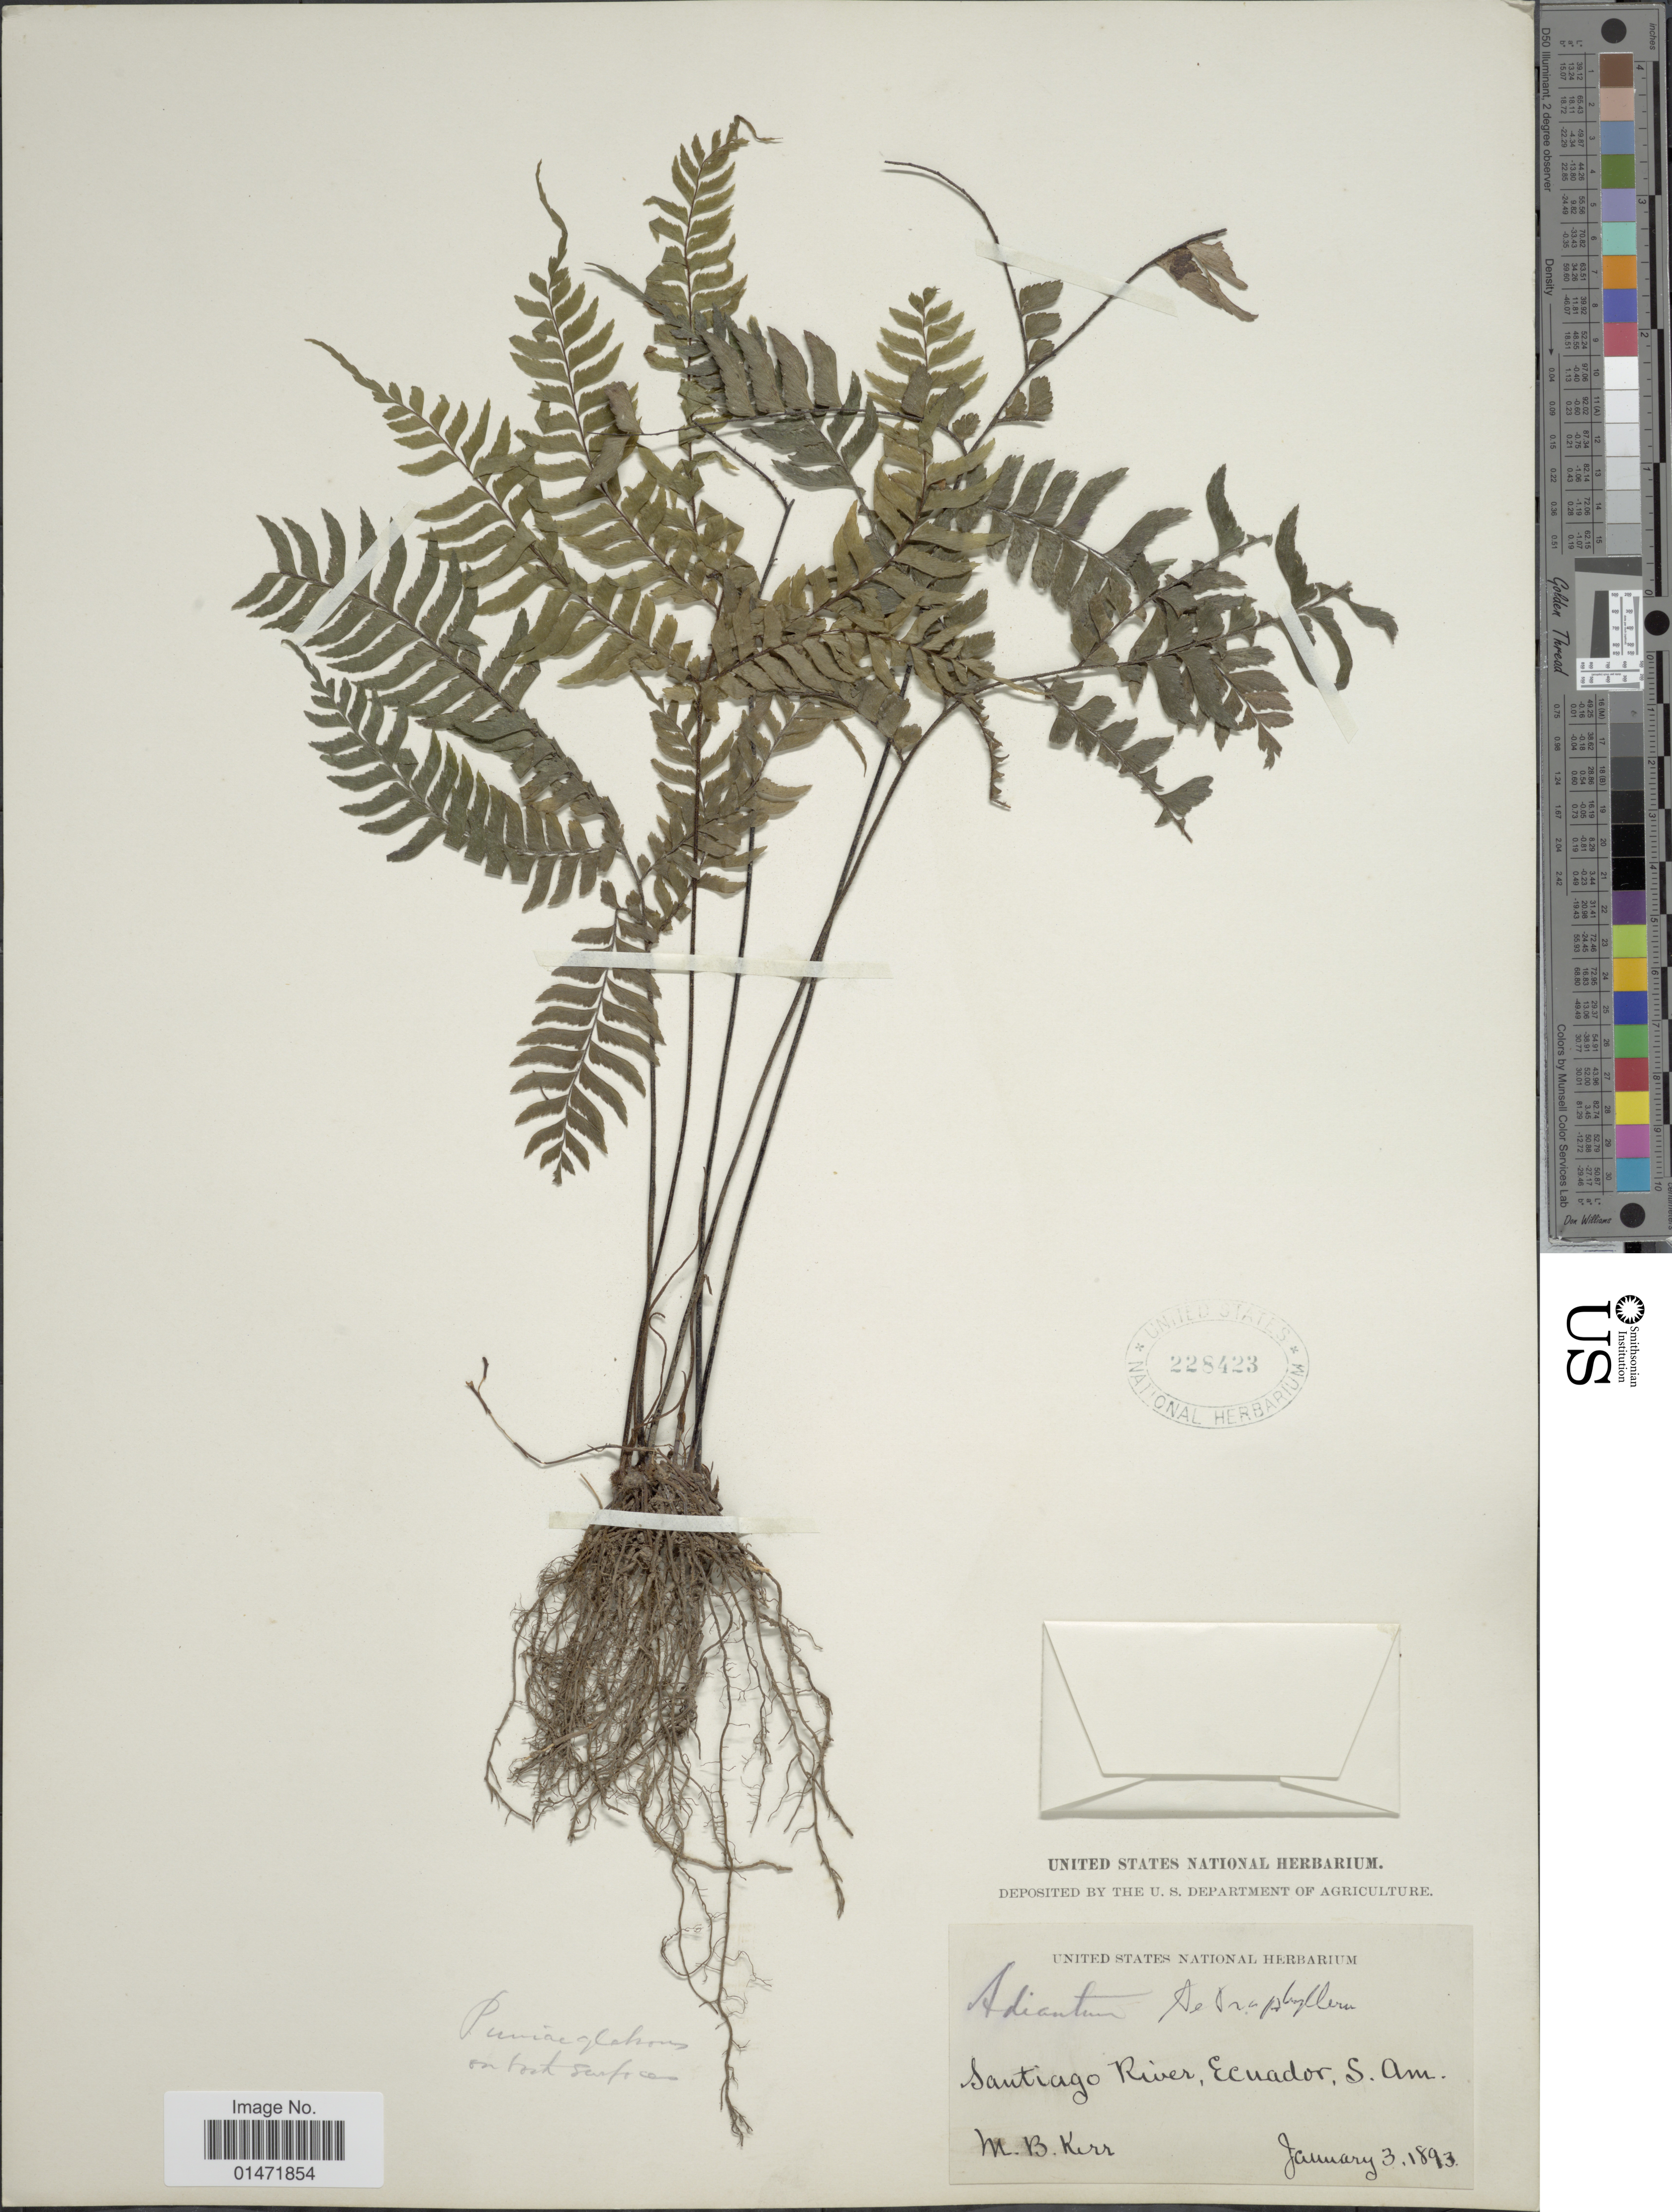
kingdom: Plantae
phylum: Tracheophyta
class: Polypodiopsida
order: Polypodiales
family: Pteridaceae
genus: Adiantum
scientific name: Adiantum tetraphyllum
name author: Humb. & Bonpl. ex Willd.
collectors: M. B. Kerr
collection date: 1893-01-03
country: Ecuador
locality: Santiago River, S. Am.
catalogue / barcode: US 228423